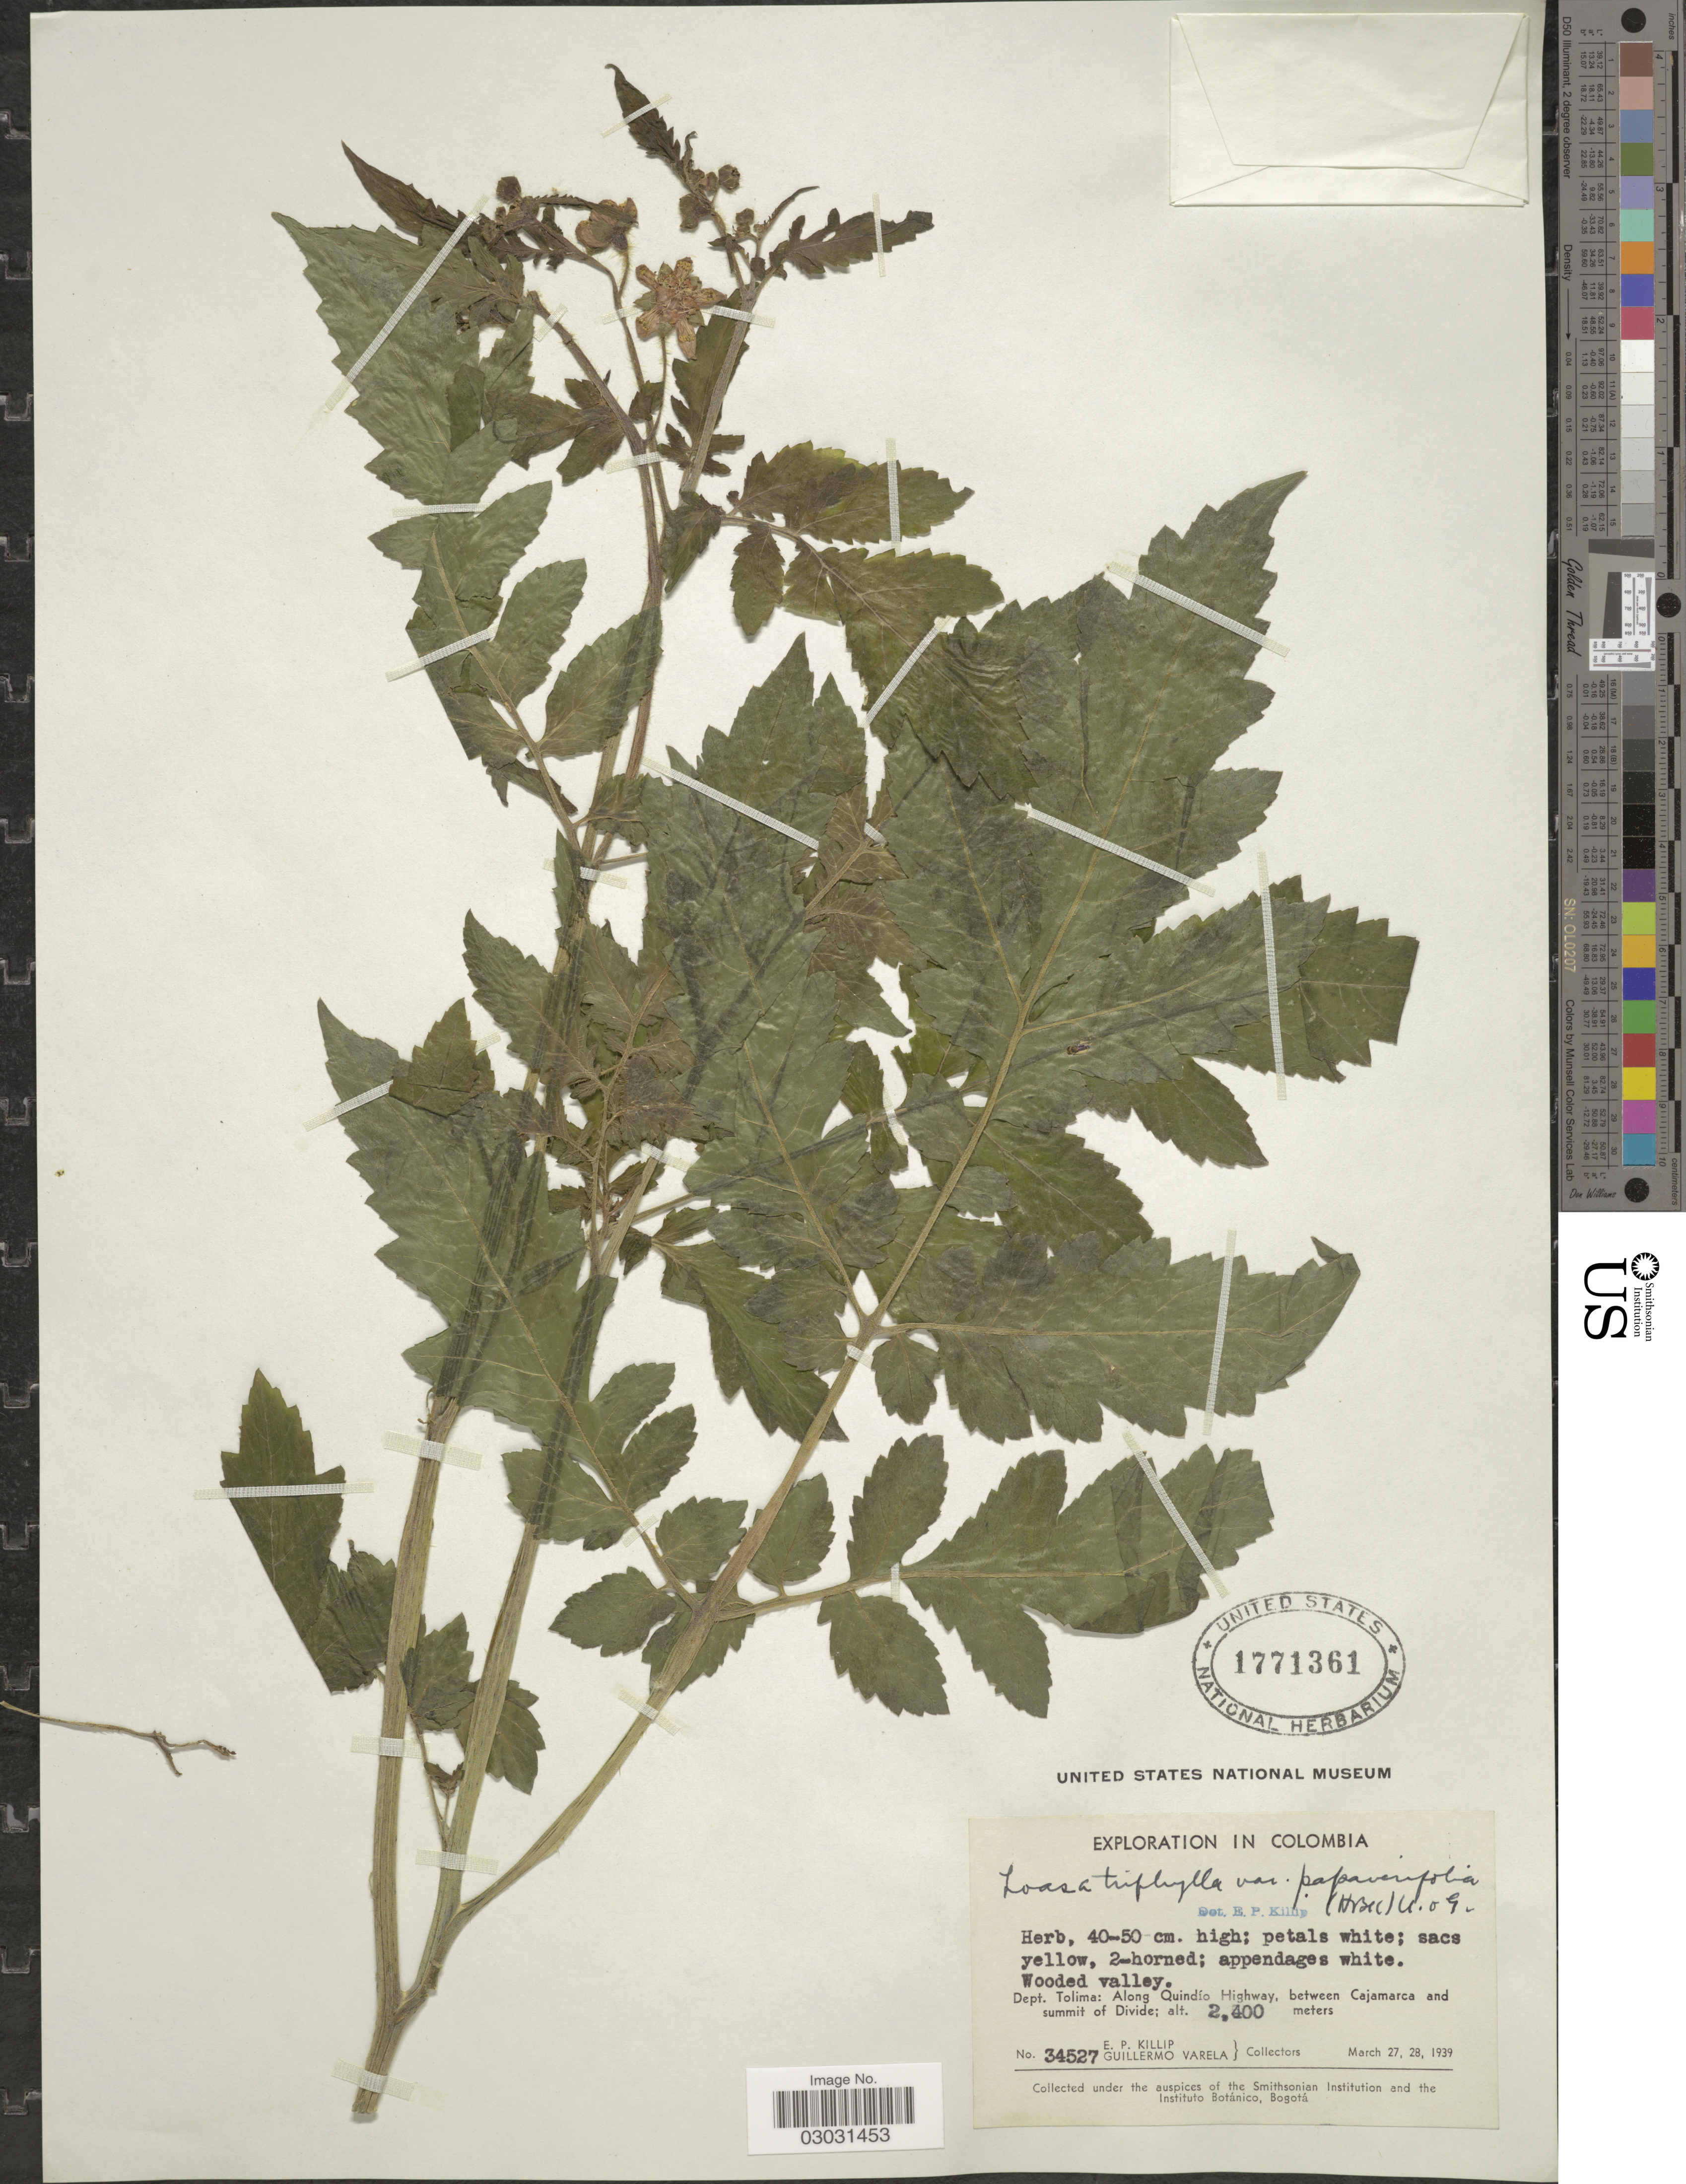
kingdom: Plantae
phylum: Tracheophyta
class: Magnoliopsida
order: Cornales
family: Loasaceae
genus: Nasa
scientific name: Nasa triphylla subsp. papaverifolia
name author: (Kunth) Weigand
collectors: E. P. Killip & G. Varela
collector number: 34527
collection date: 1939-03-27/1939-03-28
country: Colombia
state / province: Tolima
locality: Dept. Tolima: Along Quindío Highway, between Cajamarca and summit of Divide.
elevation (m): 2400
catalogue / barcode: US 1771361